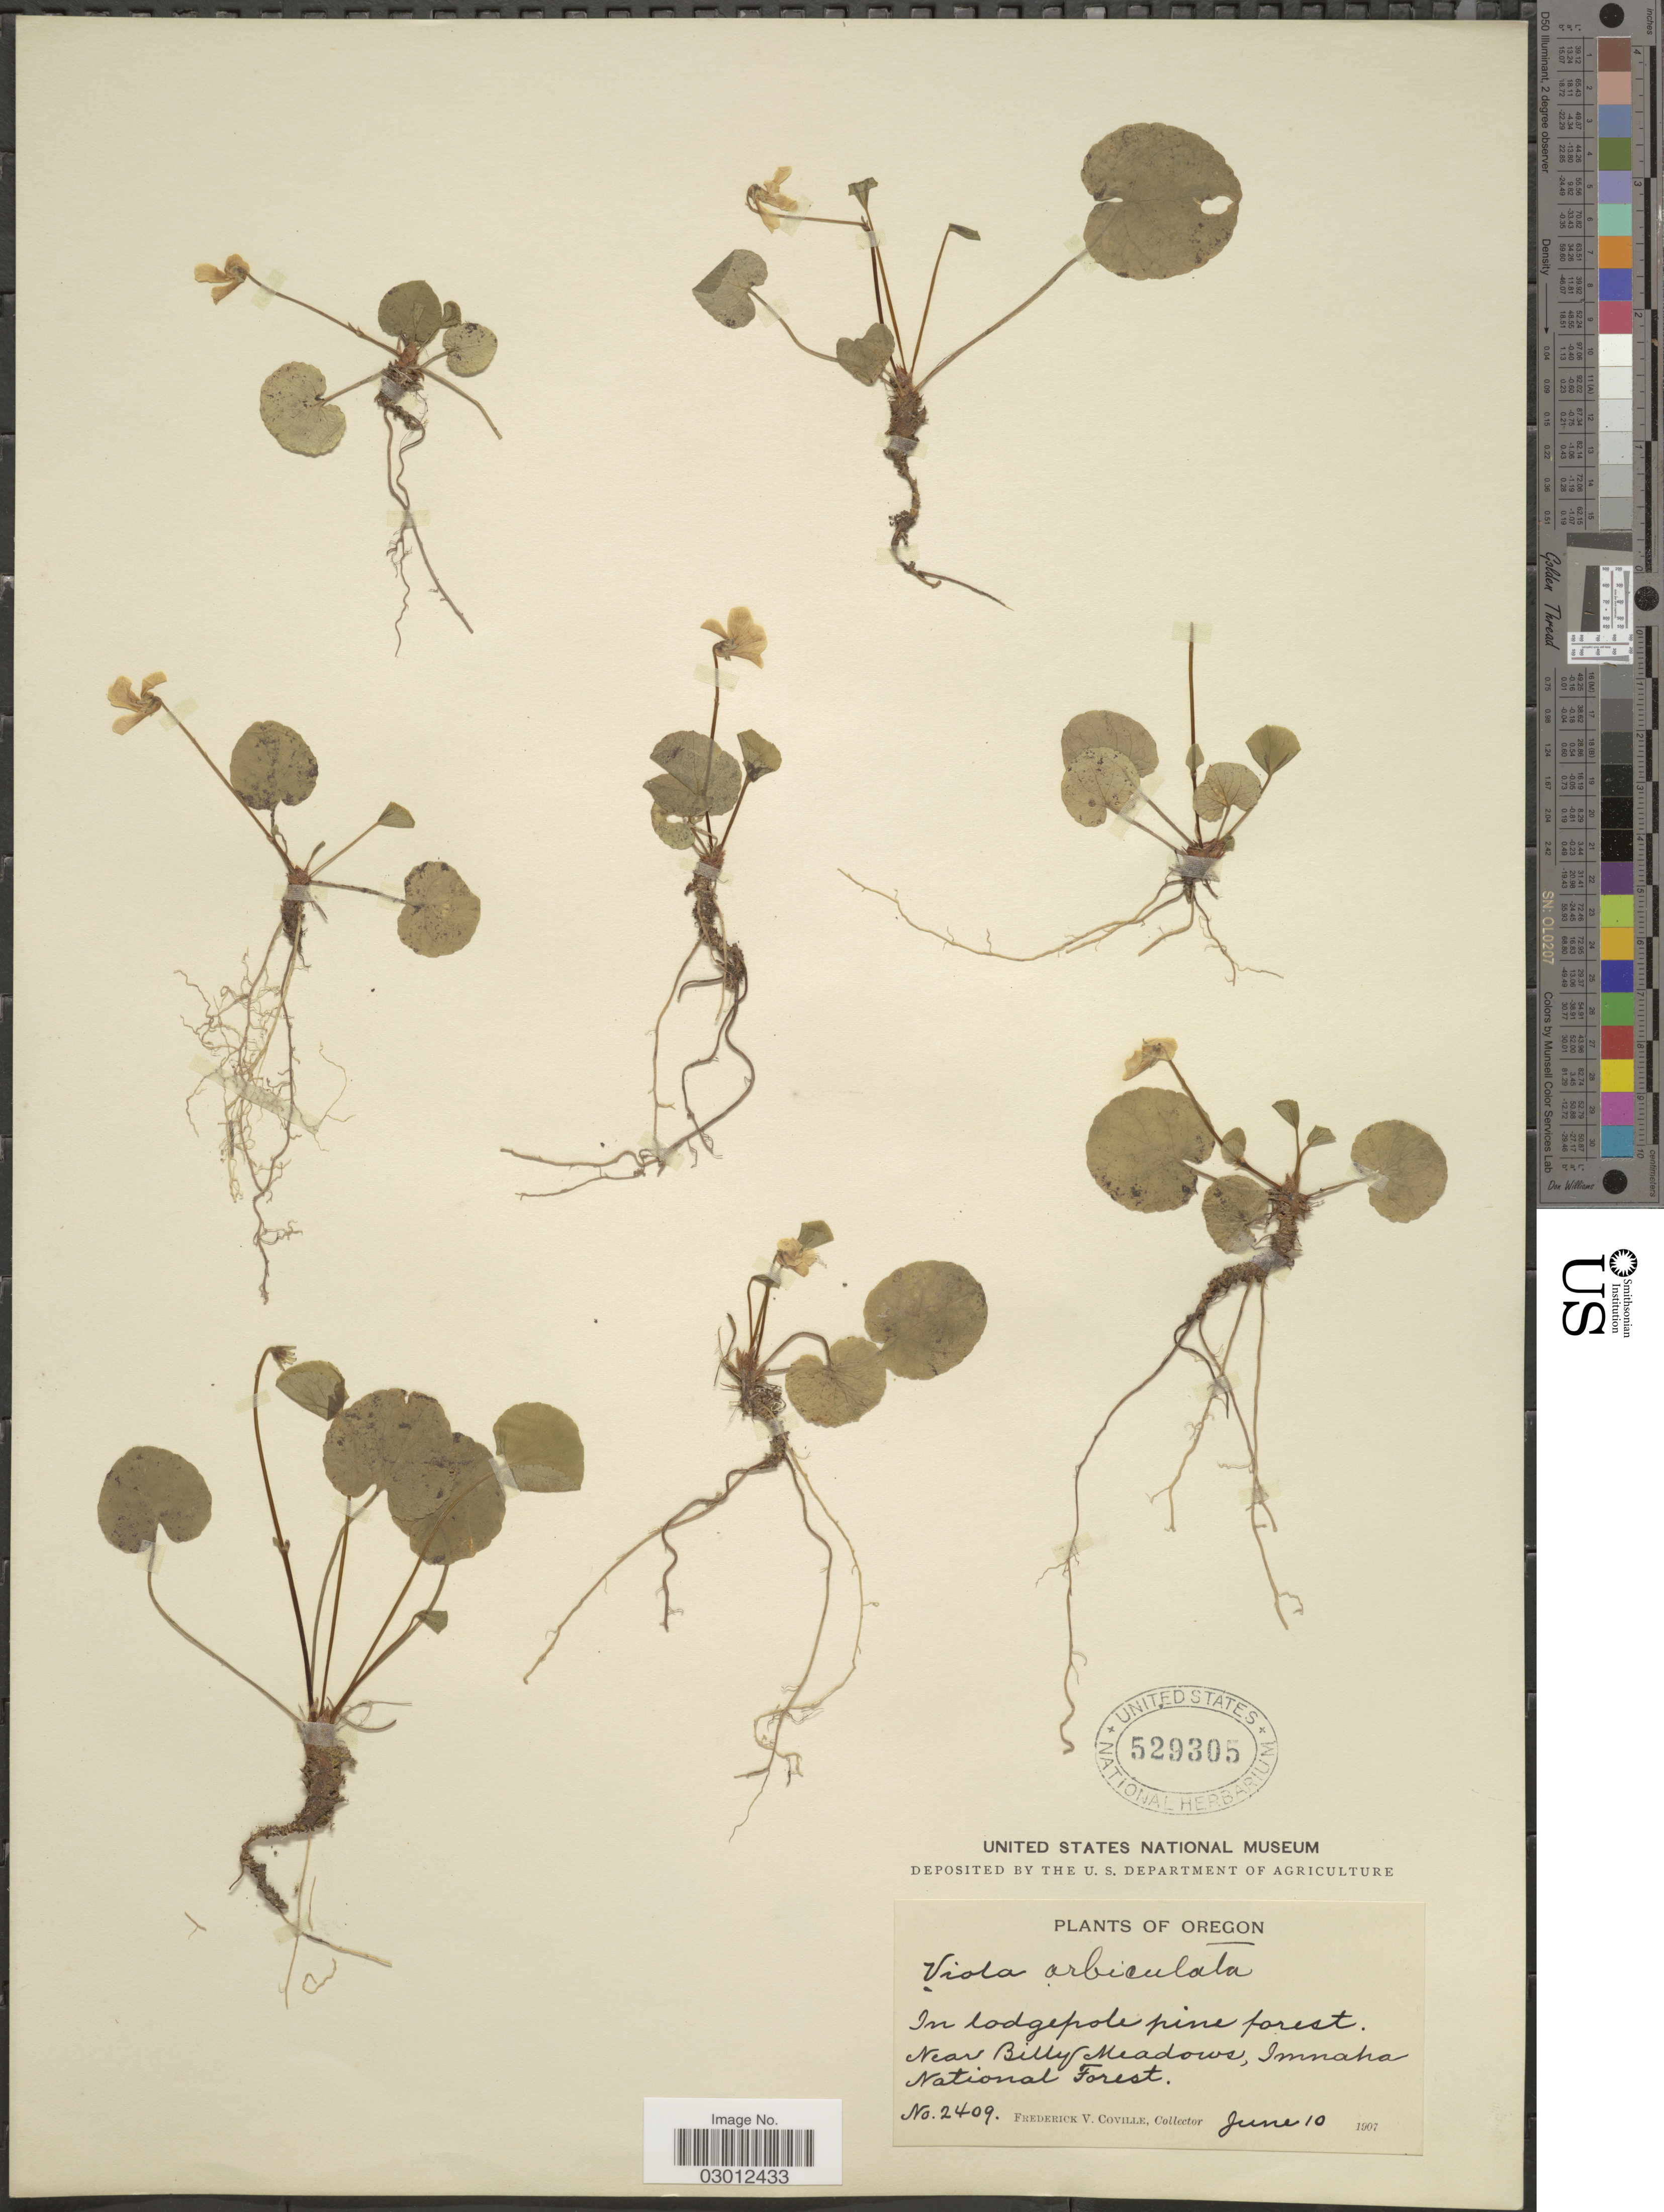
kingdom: Plantae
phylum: Tracheophyta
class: Magnoliopsida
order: Malpighiales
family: Violaceae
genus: Viola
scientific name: Viola orbiculata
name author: Geyer ex Hook.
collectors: F. V. Coville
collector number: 2409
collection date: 1907-06-10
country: United States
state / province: Oregon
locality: Near Billy Meadows, Imnaha National Forest.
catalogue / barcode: US 529305